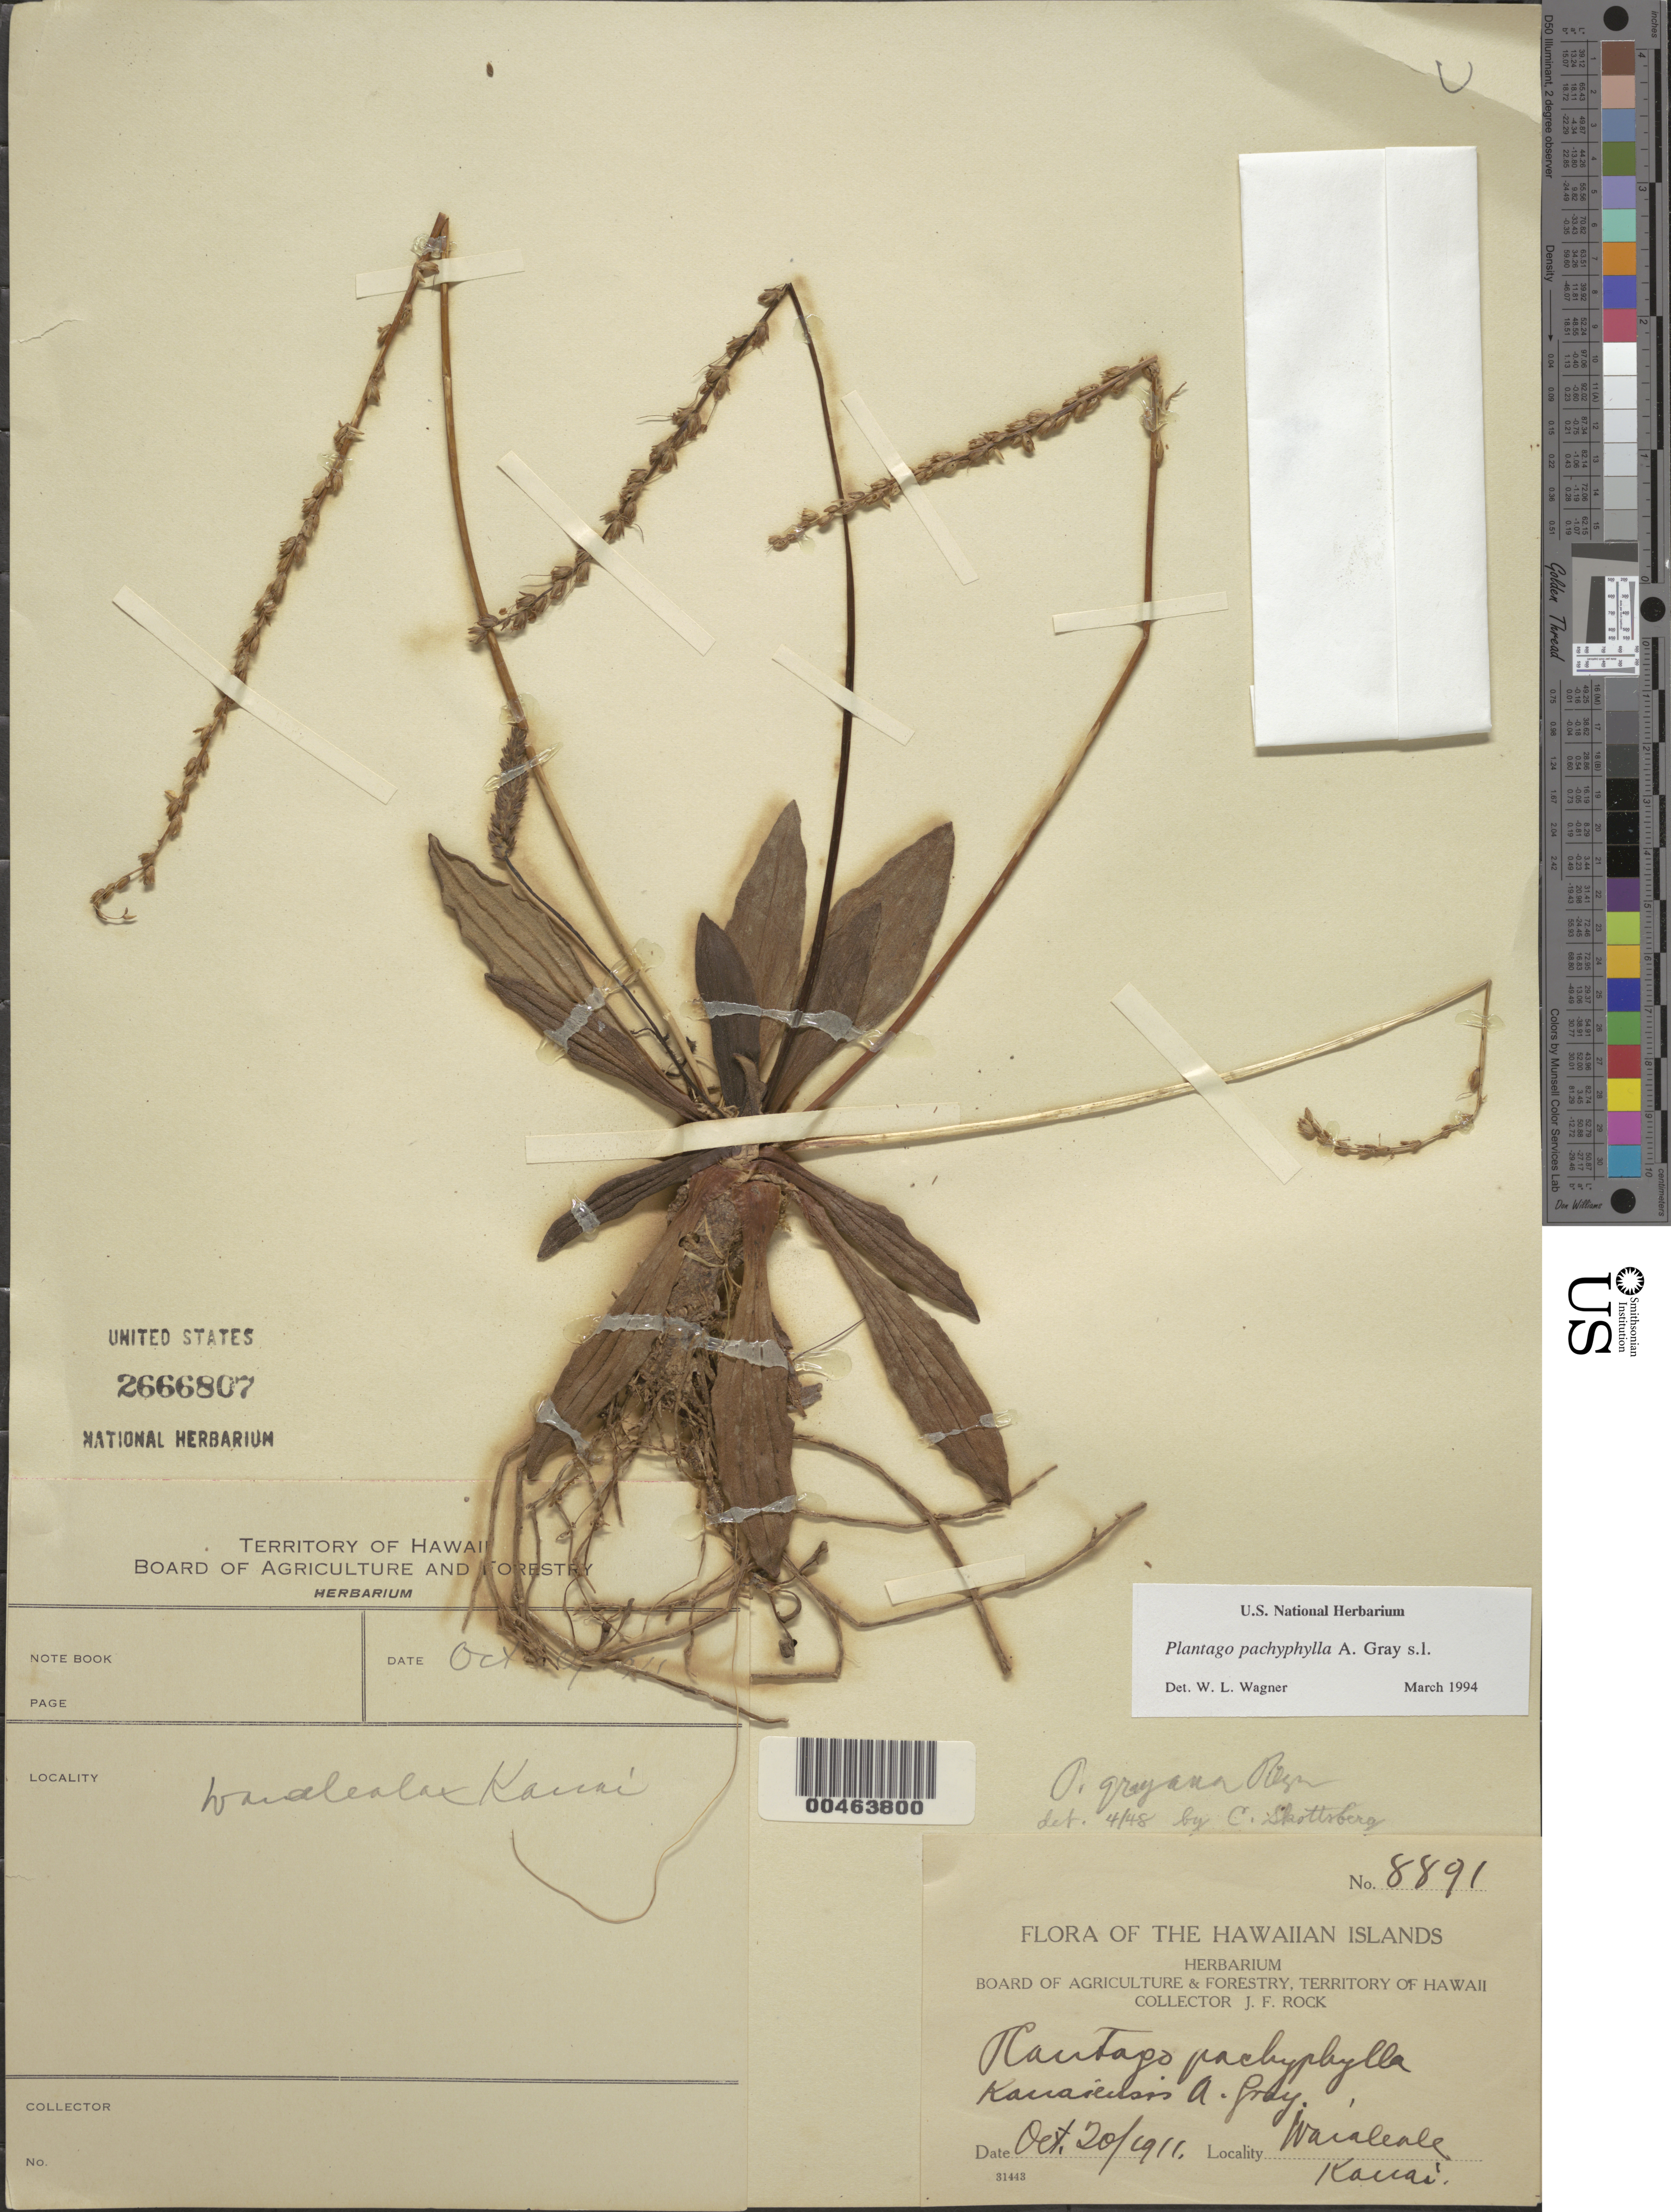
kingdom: Plantae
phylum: Tracheophyta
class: Magnoliopsida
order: Lamiales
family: Plantaginaceae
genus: Plantago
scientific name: Plantago pachyphylla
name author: A. Gray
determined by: Wagner, W. L., (BOT), Smithsonian Institution - National Museum of Natural History (UNITED STATES)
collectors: J. F. Rock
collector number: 8891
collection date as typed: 20 Oct 1911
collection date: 1911-10-20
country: United States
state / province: Hawaii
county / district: Kauai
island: Kaua'i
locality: Waialeale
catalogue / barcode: US 2666807